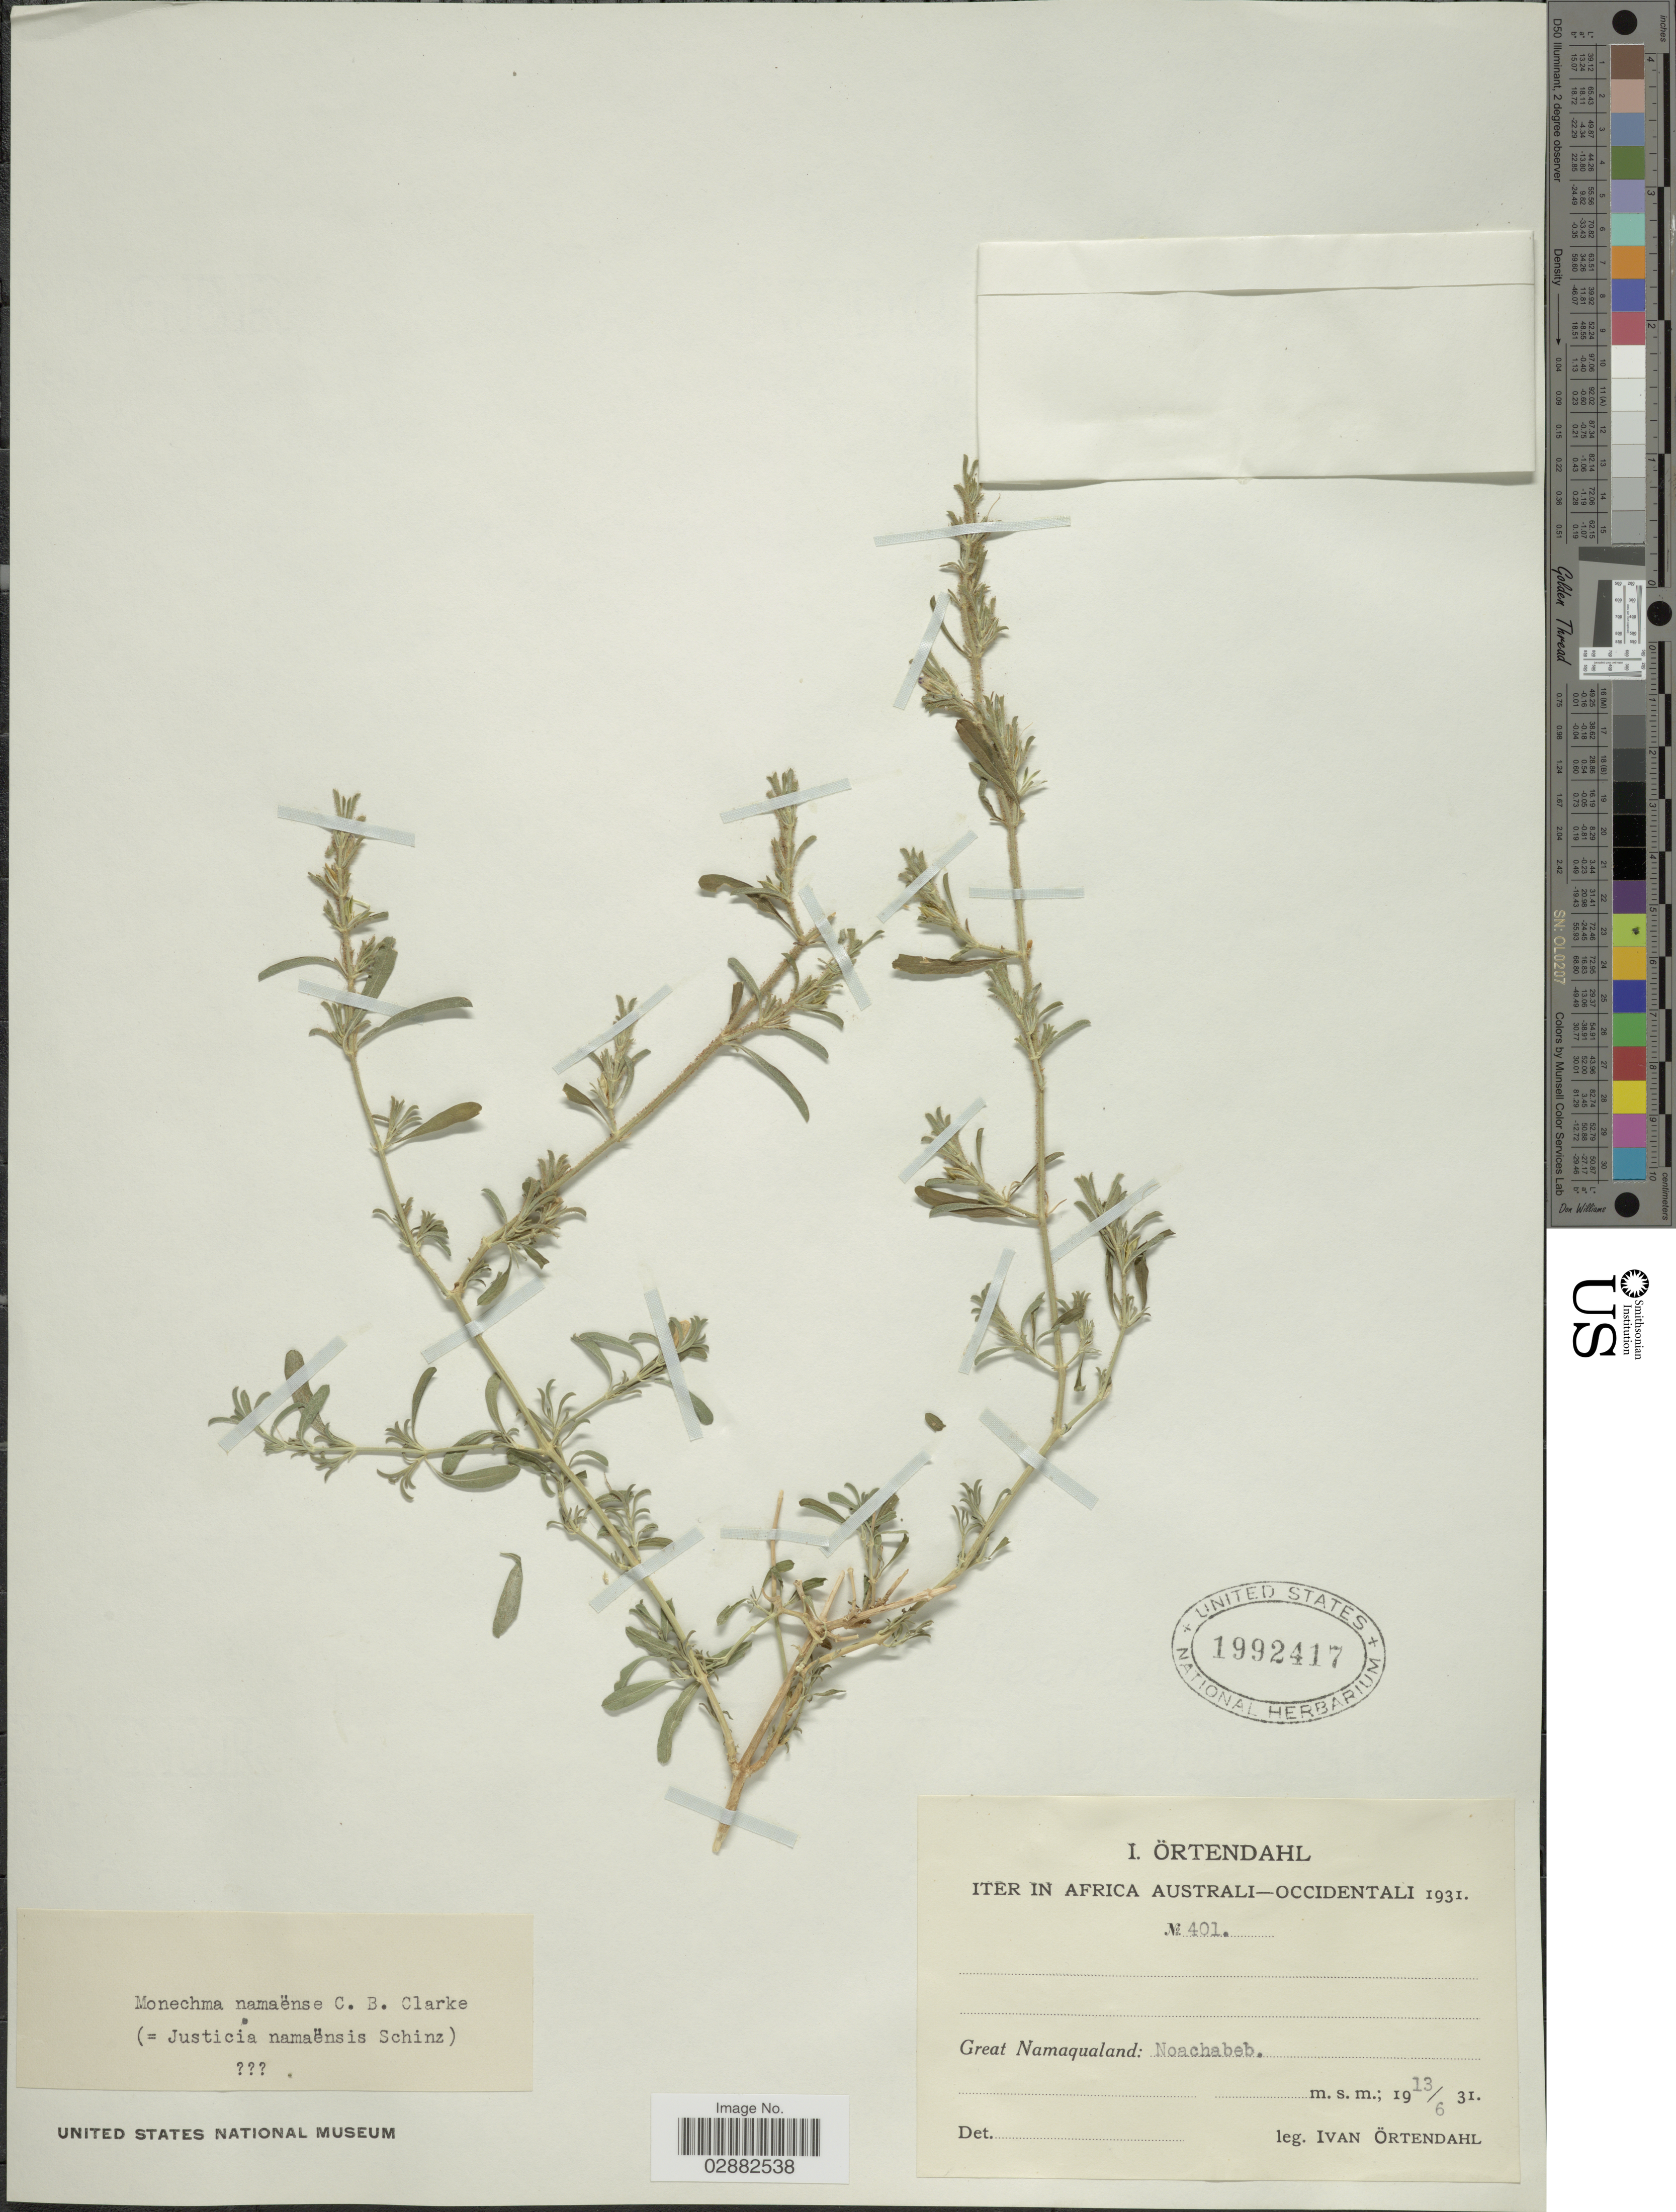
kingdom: Plantae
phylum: Tracheophyta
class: Magnoliopsida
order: Lamiales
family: Acanthaceae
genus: Justicia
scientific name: Justicia namaensis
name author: Schinz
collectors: I. Ortendahl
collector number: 401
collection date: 1931-06-13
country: Namibia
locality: Iter in Africa Australi-Occidentali, Great Namaqualand: Noachabeb.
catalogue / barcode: US 1992417